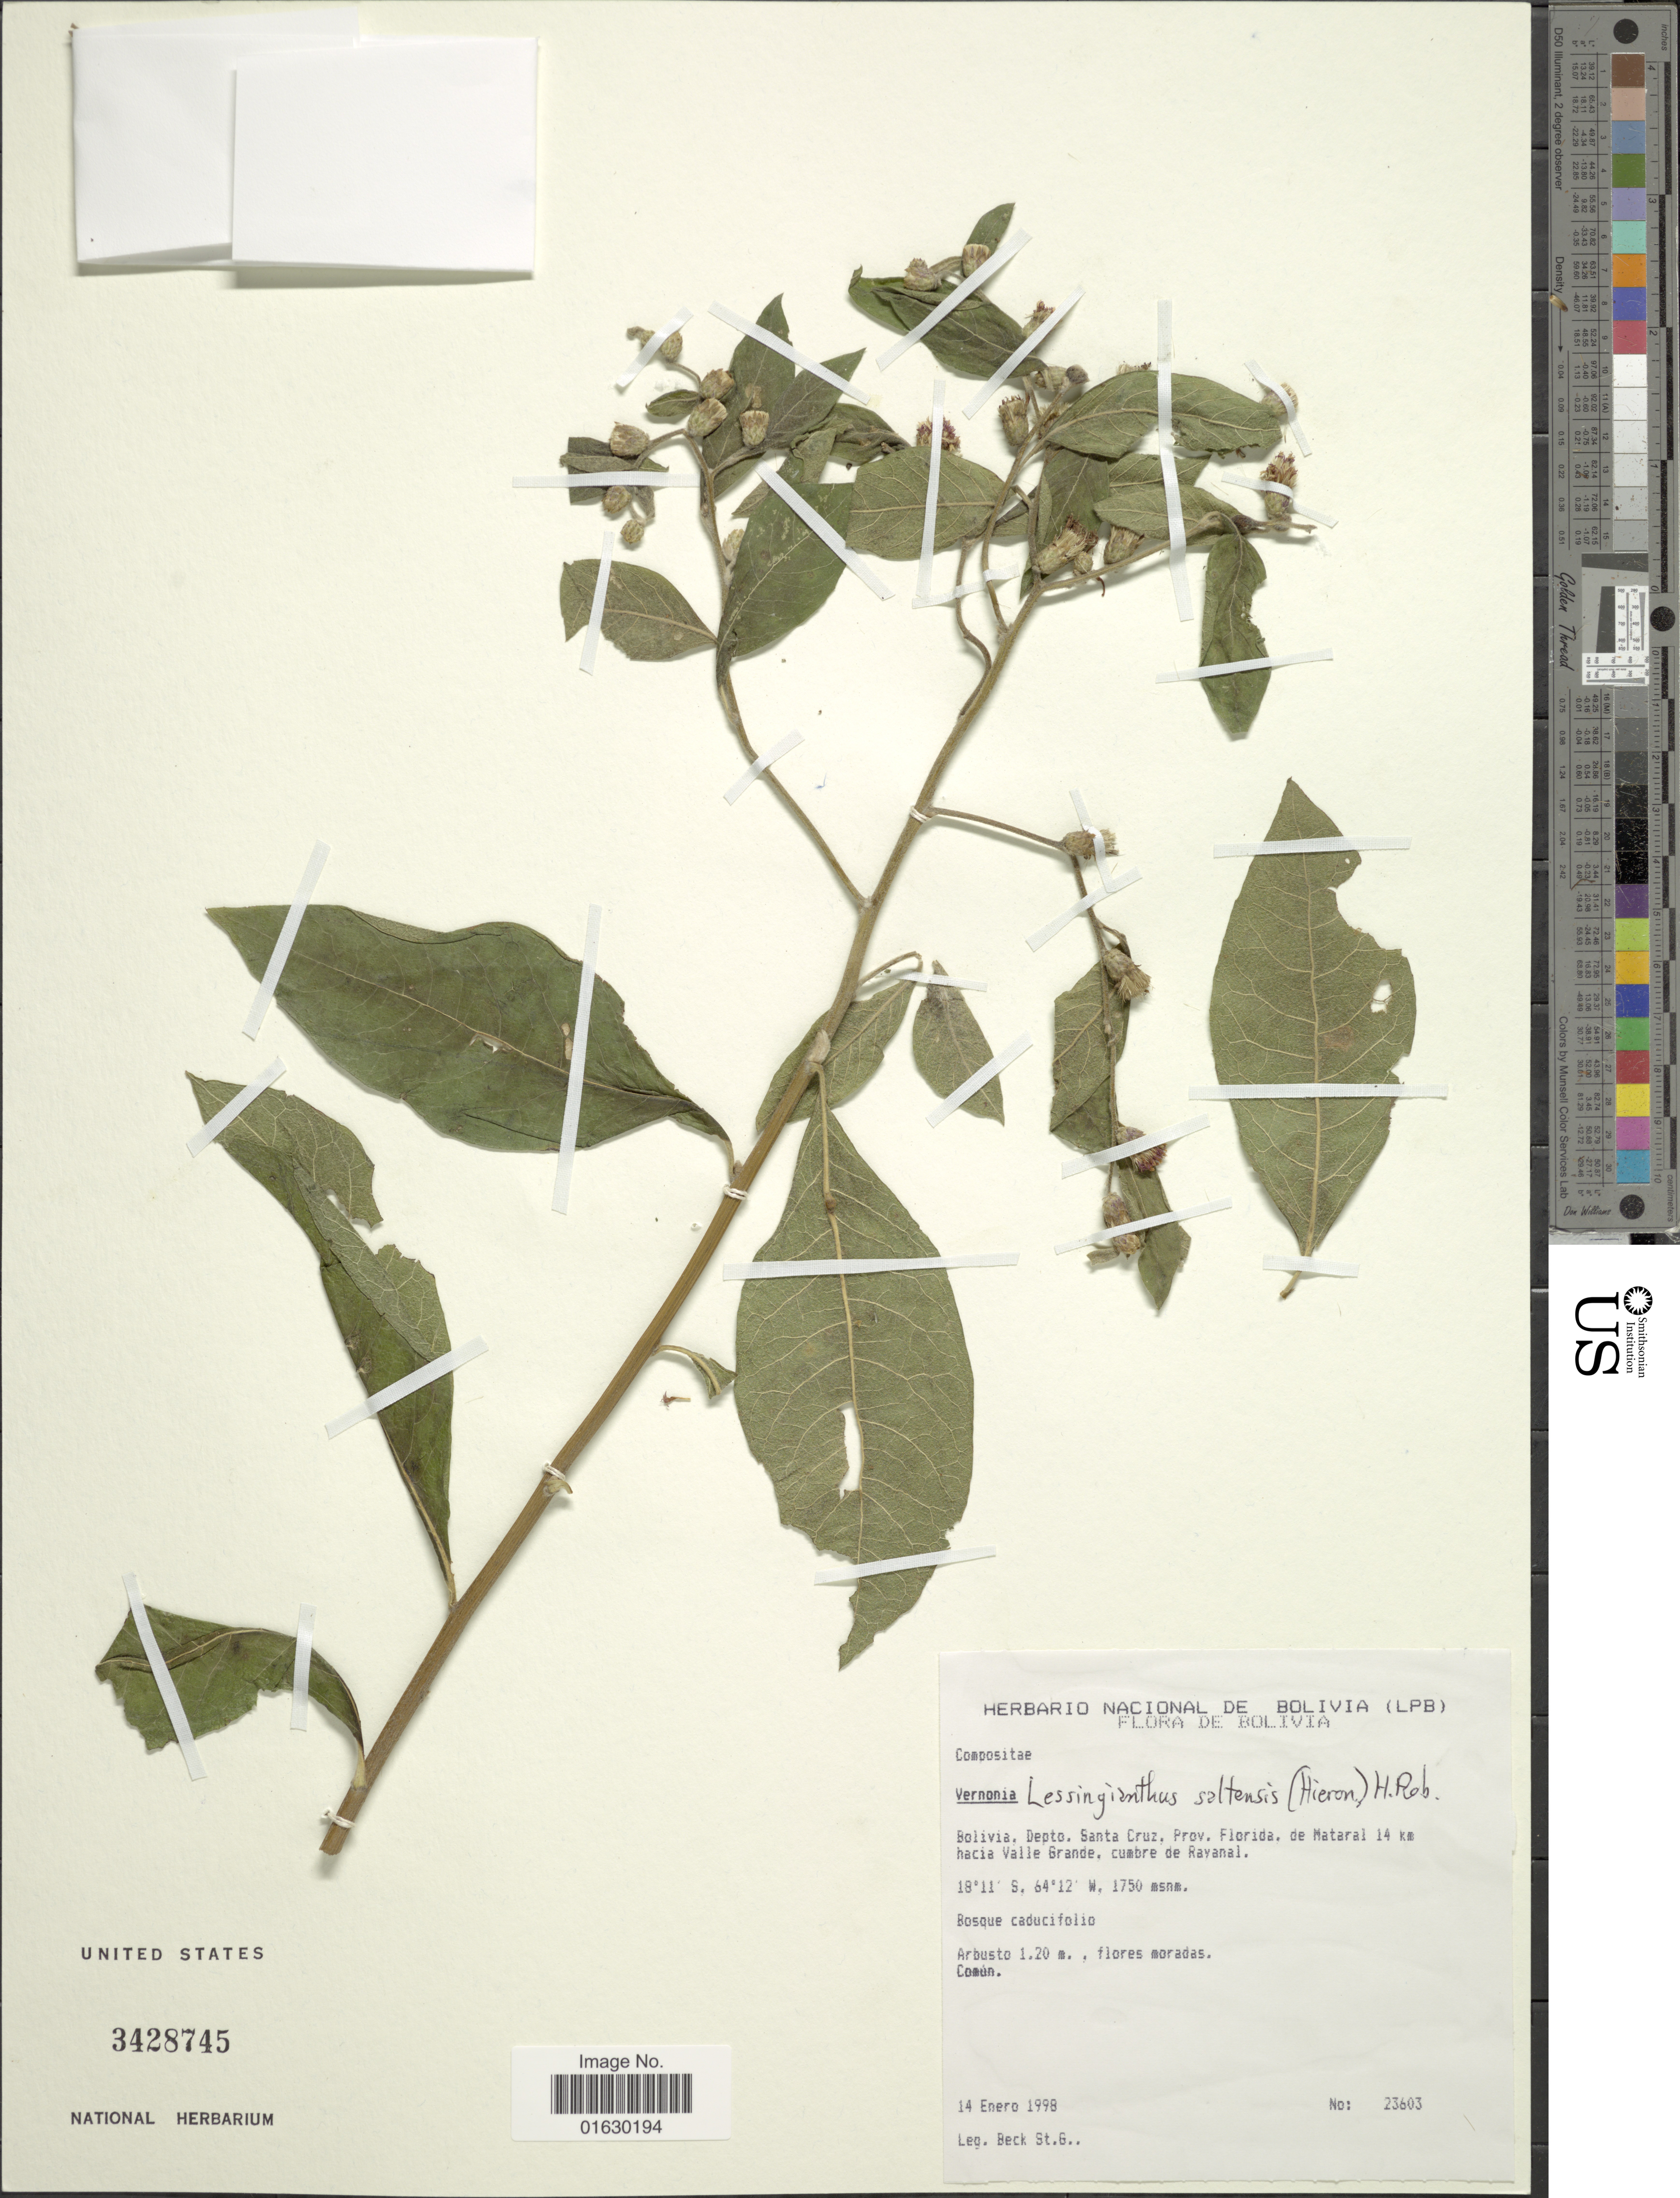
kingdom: Plantae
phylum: Tracheophyta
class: Magnoliopsida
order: Asterales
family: Asteraceae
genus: Lessingianthus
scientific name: Lessingianthus saltensis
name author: (Hieron.) H. Rob.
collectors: S. G. Beck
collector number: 23603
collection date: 1998-01-14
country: Bolivia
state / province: Santa Cruz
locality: Depto. Santa Cruz, Prov. Florida de Mataral 14 km hacia Valle Grande, cumbre de Rayanal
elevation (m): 1750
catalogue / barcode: US 3428745